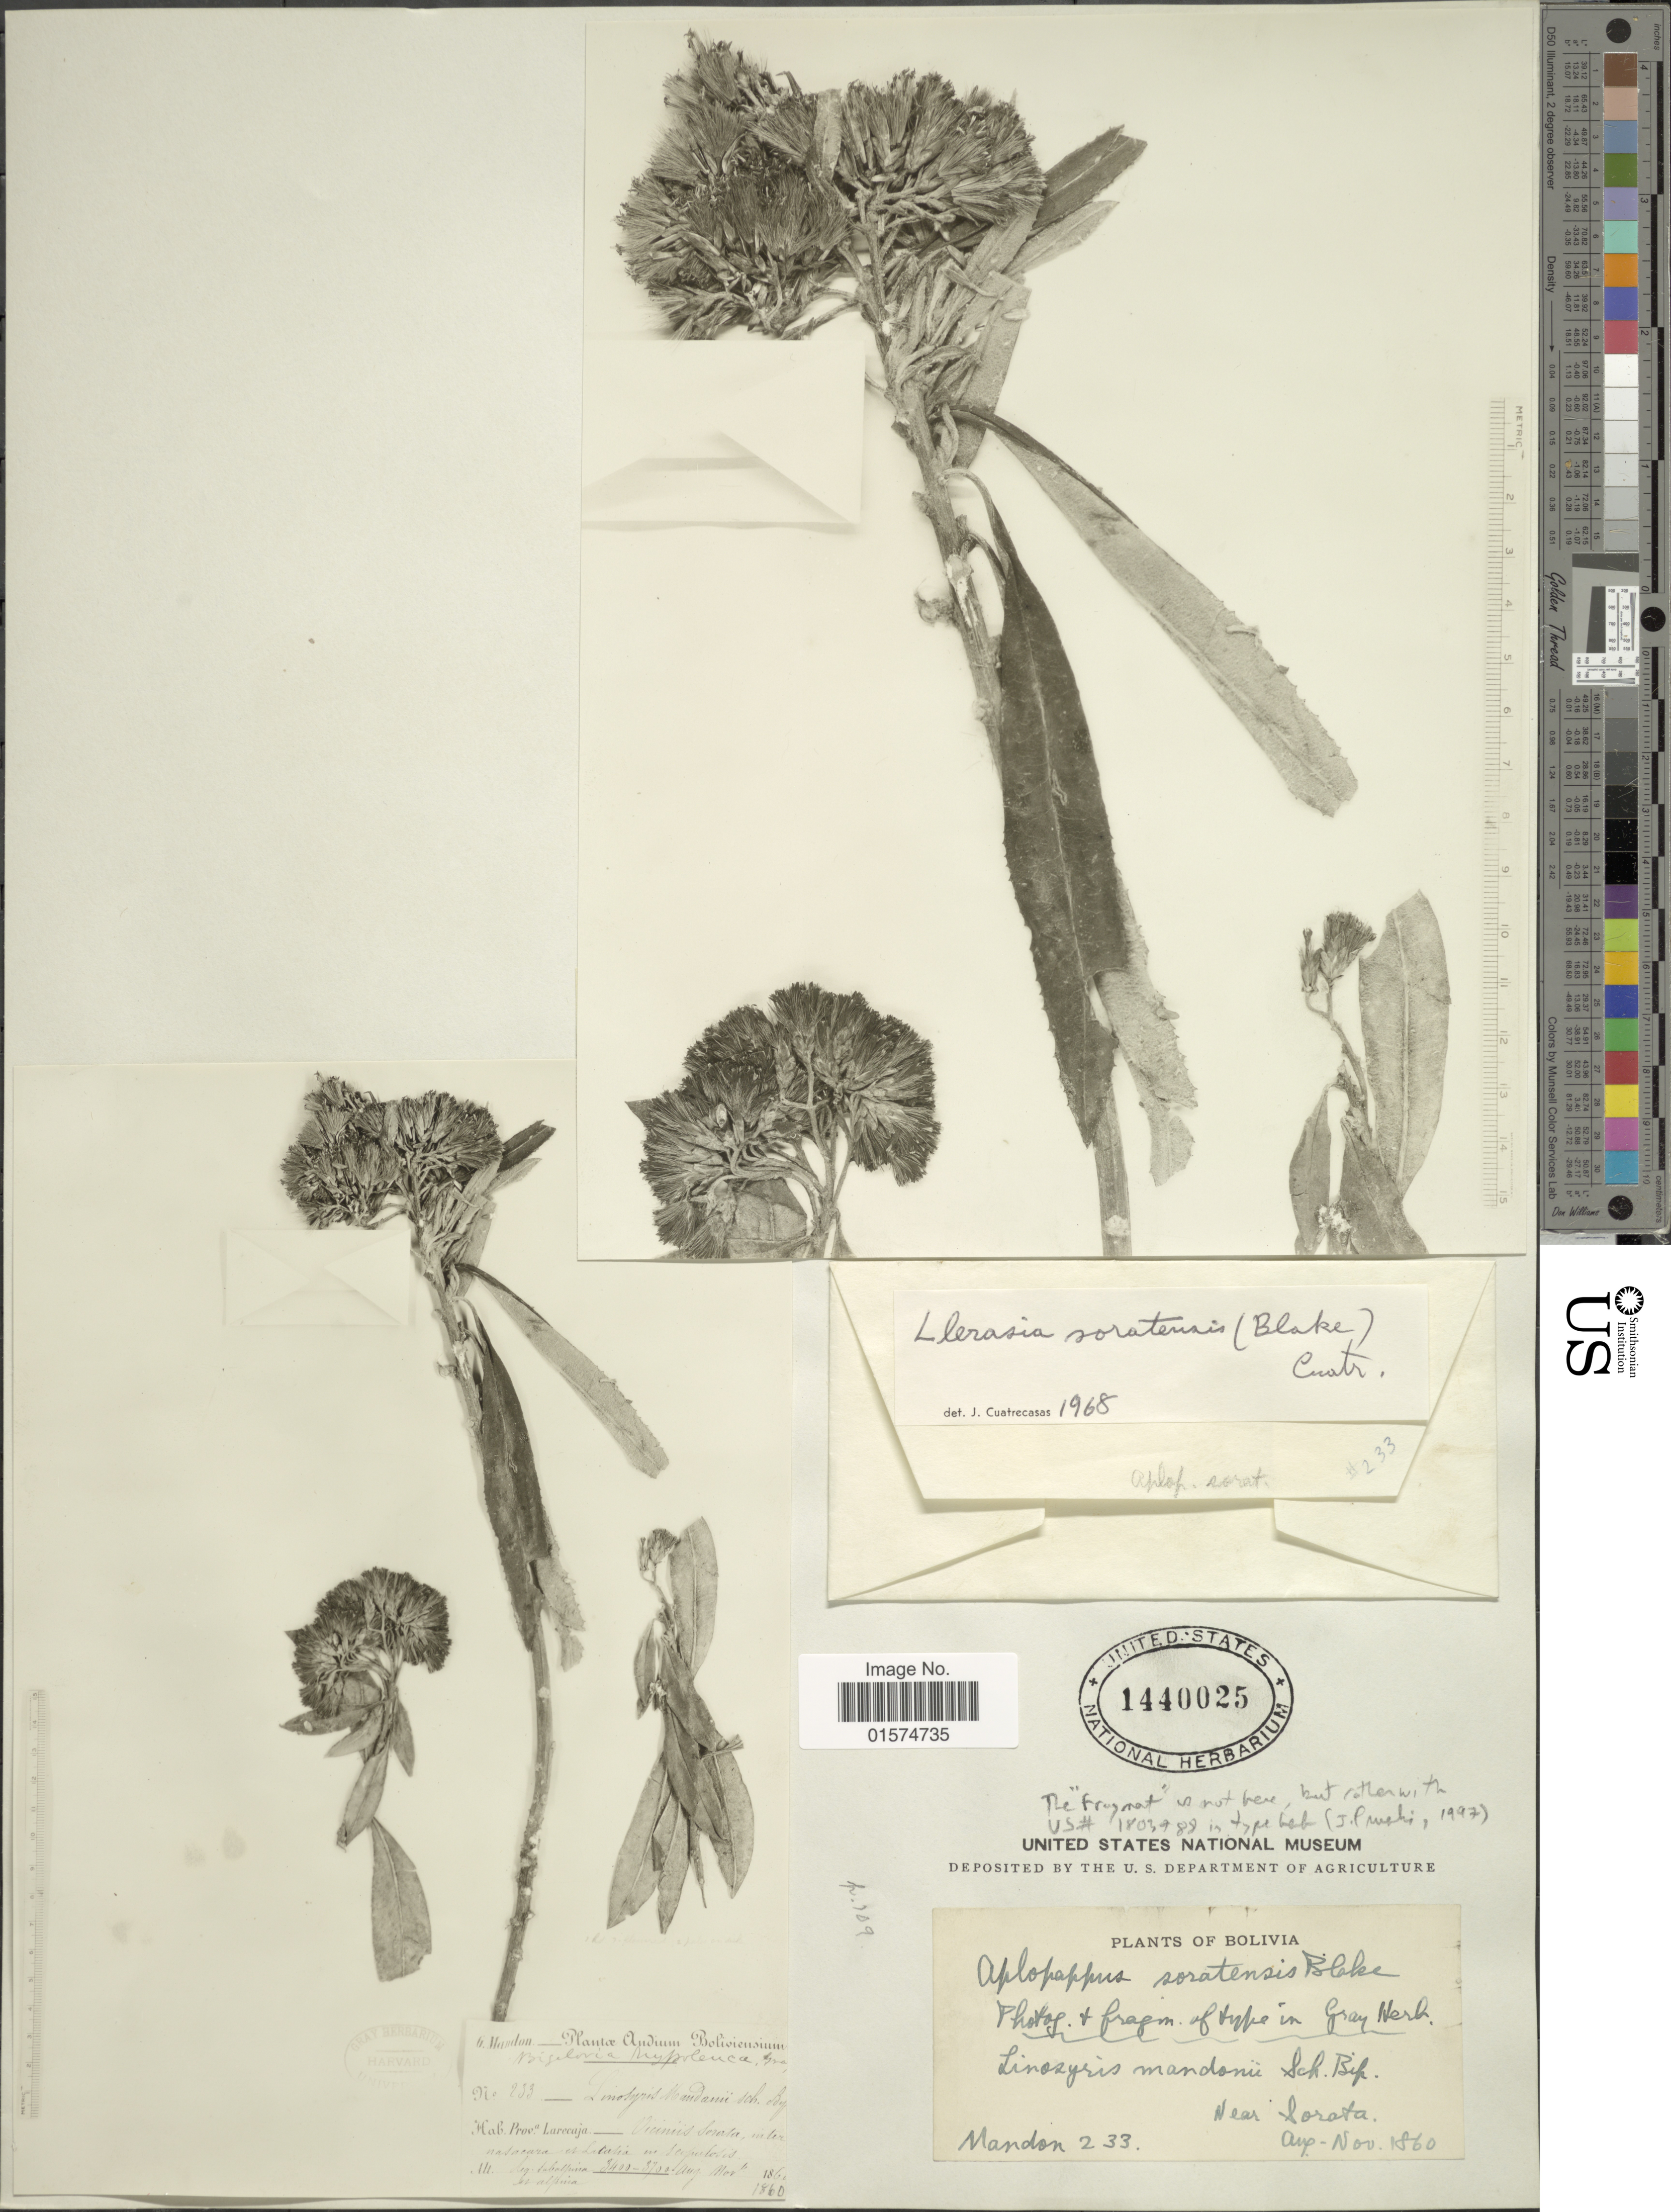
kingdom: Plantae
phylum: Tracheophyta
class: Magnoliopsida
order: Asterales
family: Asteraceae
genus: Llerasia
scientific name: Llerasia soratensis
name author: (S.F. Blake) Cuatrec.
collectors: G. Mandon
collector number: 233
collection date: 1860-08/1860-11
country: Bolivia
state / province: La Páz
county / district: Larecaja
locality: Prov. Larecaja. Viciniis Sorata, inter matacura et Licaha in Sepuelosis. Near Sorota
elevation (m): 3400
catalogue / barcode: US 1440025